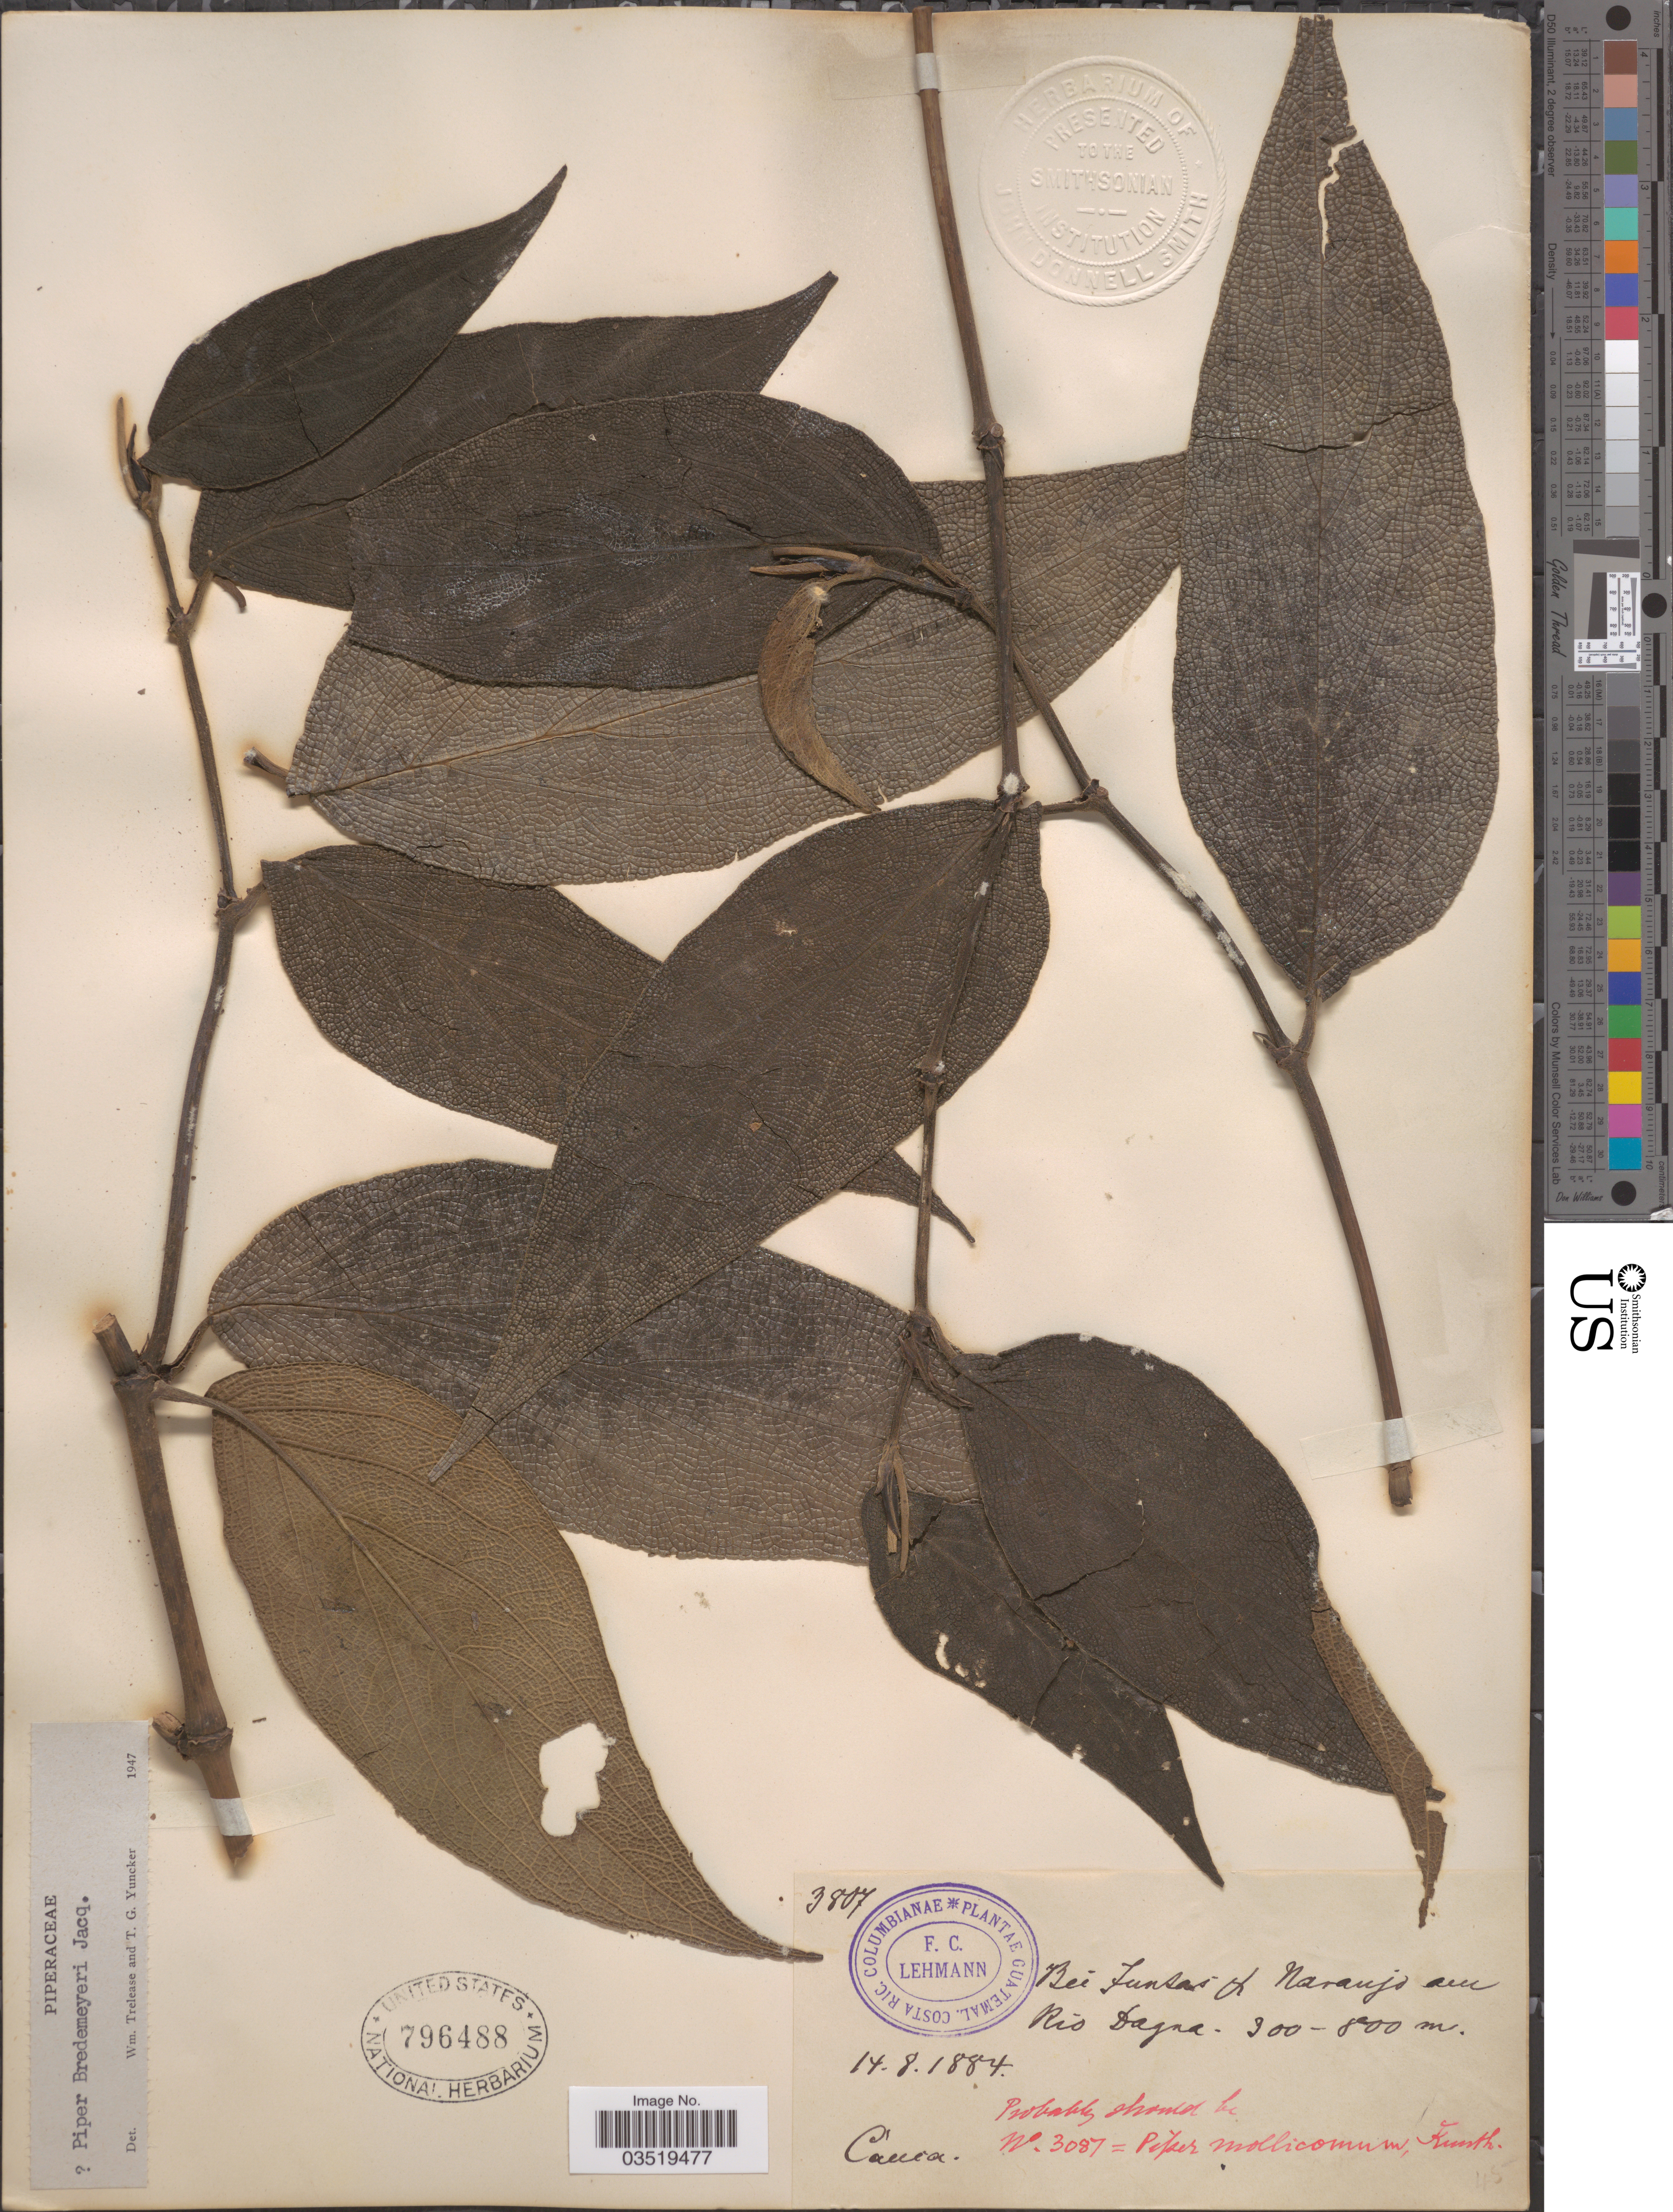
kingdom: Plantae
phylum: Tracheophyta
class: Magnoliopsida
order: Piperales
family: Piperaceae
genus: Piper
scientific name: Piper bredemeyeri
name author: J. Jacq.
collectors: F. C. Lehmann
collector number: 3807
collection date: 1884-08-14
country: Colombia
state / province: Cauca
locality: Bei Juntas & Naranjo au Rio Dagna.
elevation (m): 300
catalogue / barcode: US 796488